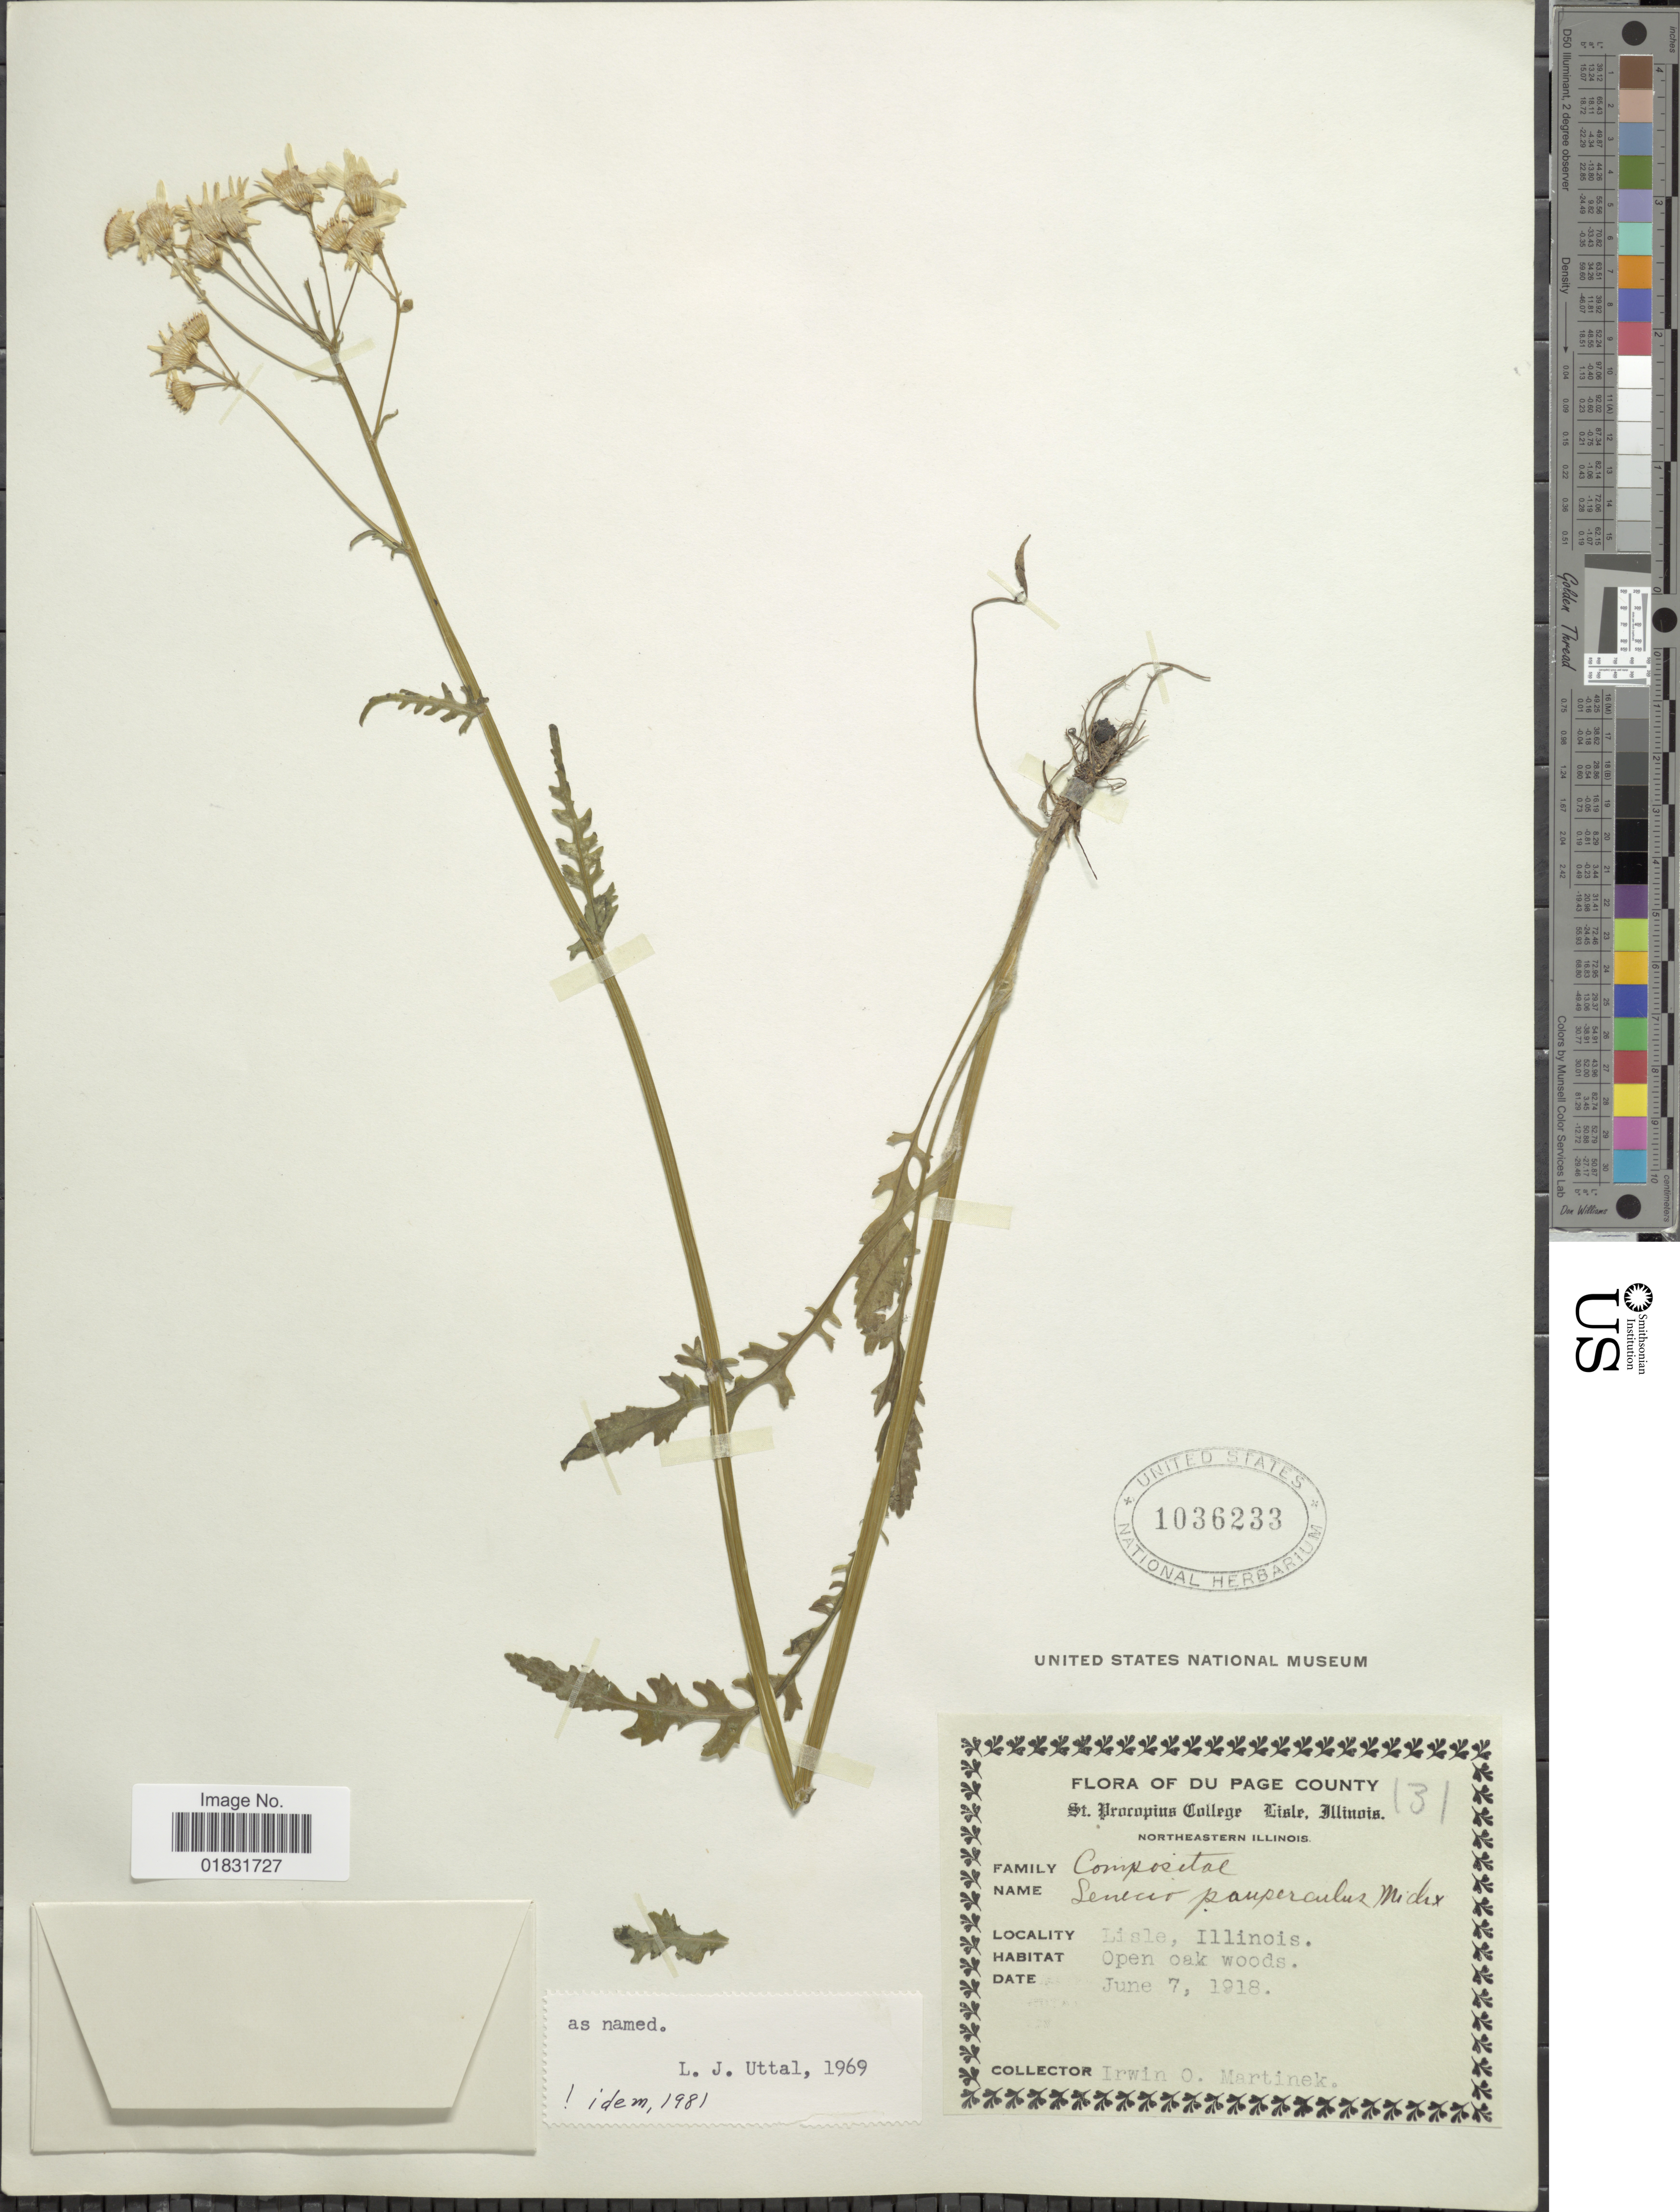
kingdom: Plantae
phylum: Tracheophyta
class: Magnoliopsida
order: Asterales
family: Asteraceae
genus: Packera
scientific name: Packera paupercula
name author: (Michx.) Á. Löve & D. Löve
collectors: I. Martinek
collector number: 131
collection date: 1918-06-07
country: United States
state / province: Illinois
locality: Du Page County, Northeastern Illinois, Lisle , Open oak woods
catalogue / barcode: US 1036233